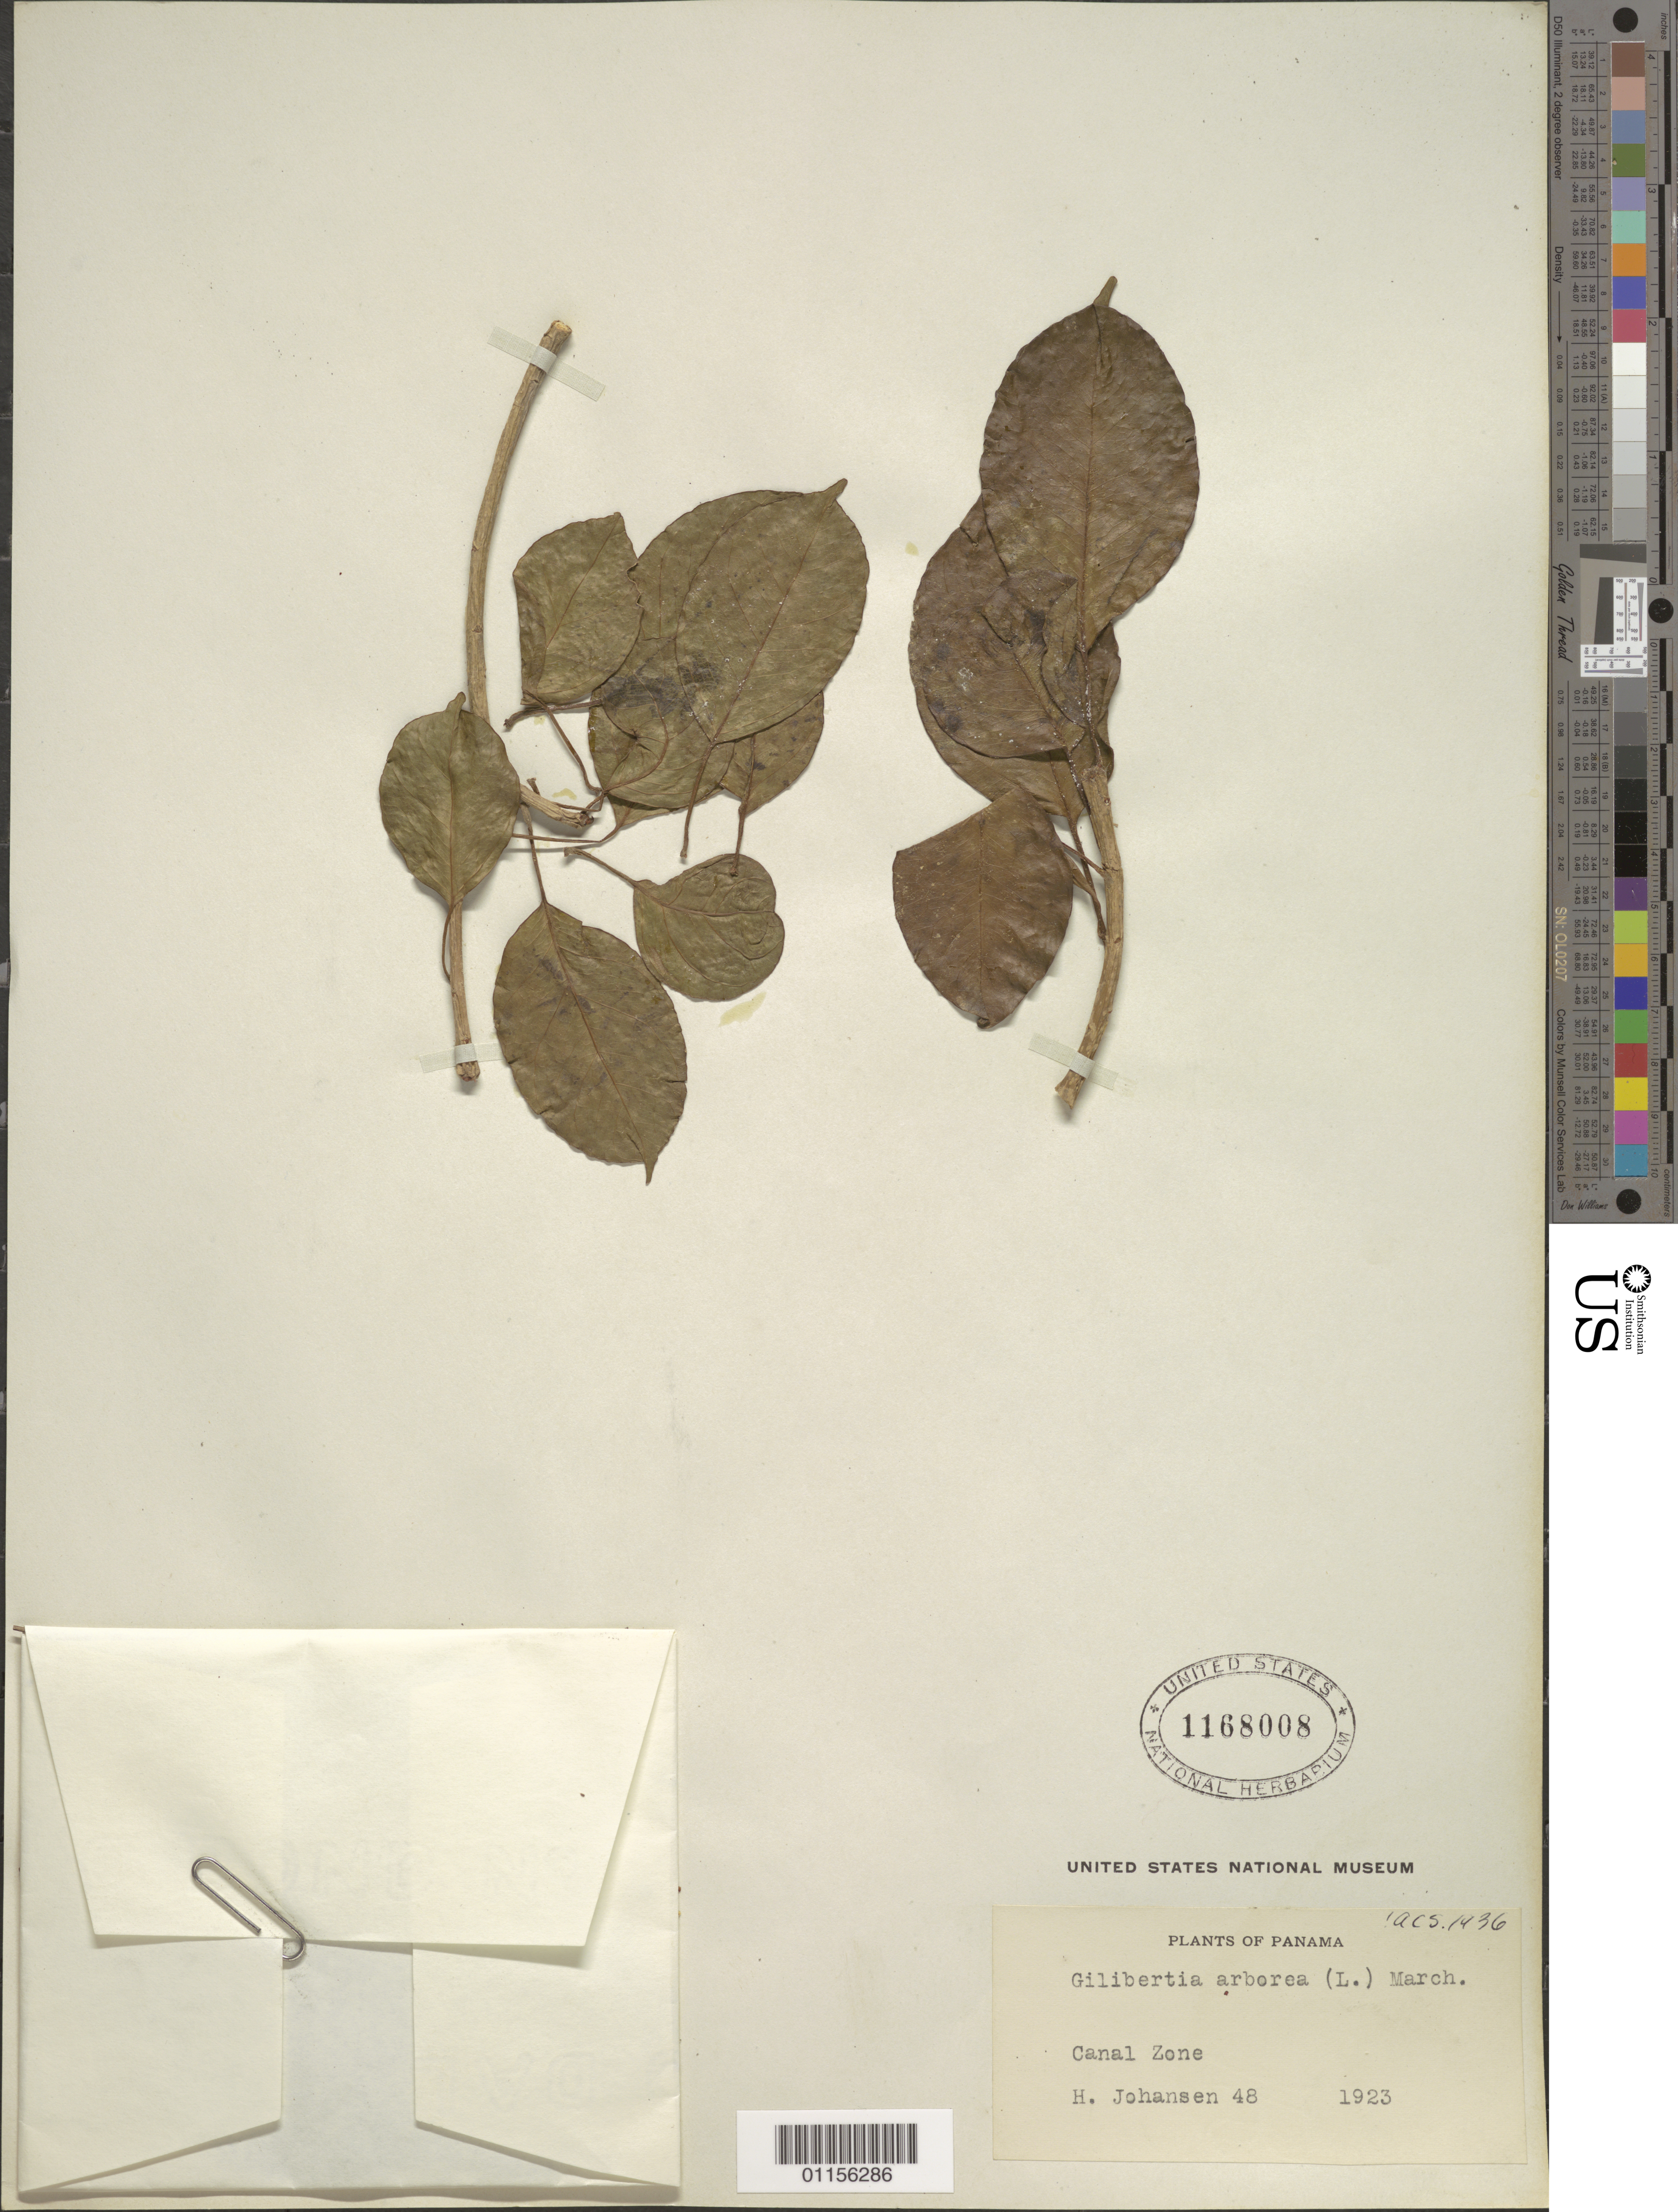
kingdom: Plantae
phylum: Tracheophyta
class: Magnoliopsida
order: Apiales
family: Araliaceae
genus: Dendropanax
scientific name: Dendropanax arboreus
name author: (L.) Decne. & Planch.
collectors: H. Johansen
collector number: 48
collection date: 1923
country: Panama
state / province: Colón / Panamá Oeste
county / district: Canal Zone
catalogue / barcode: US 1168008